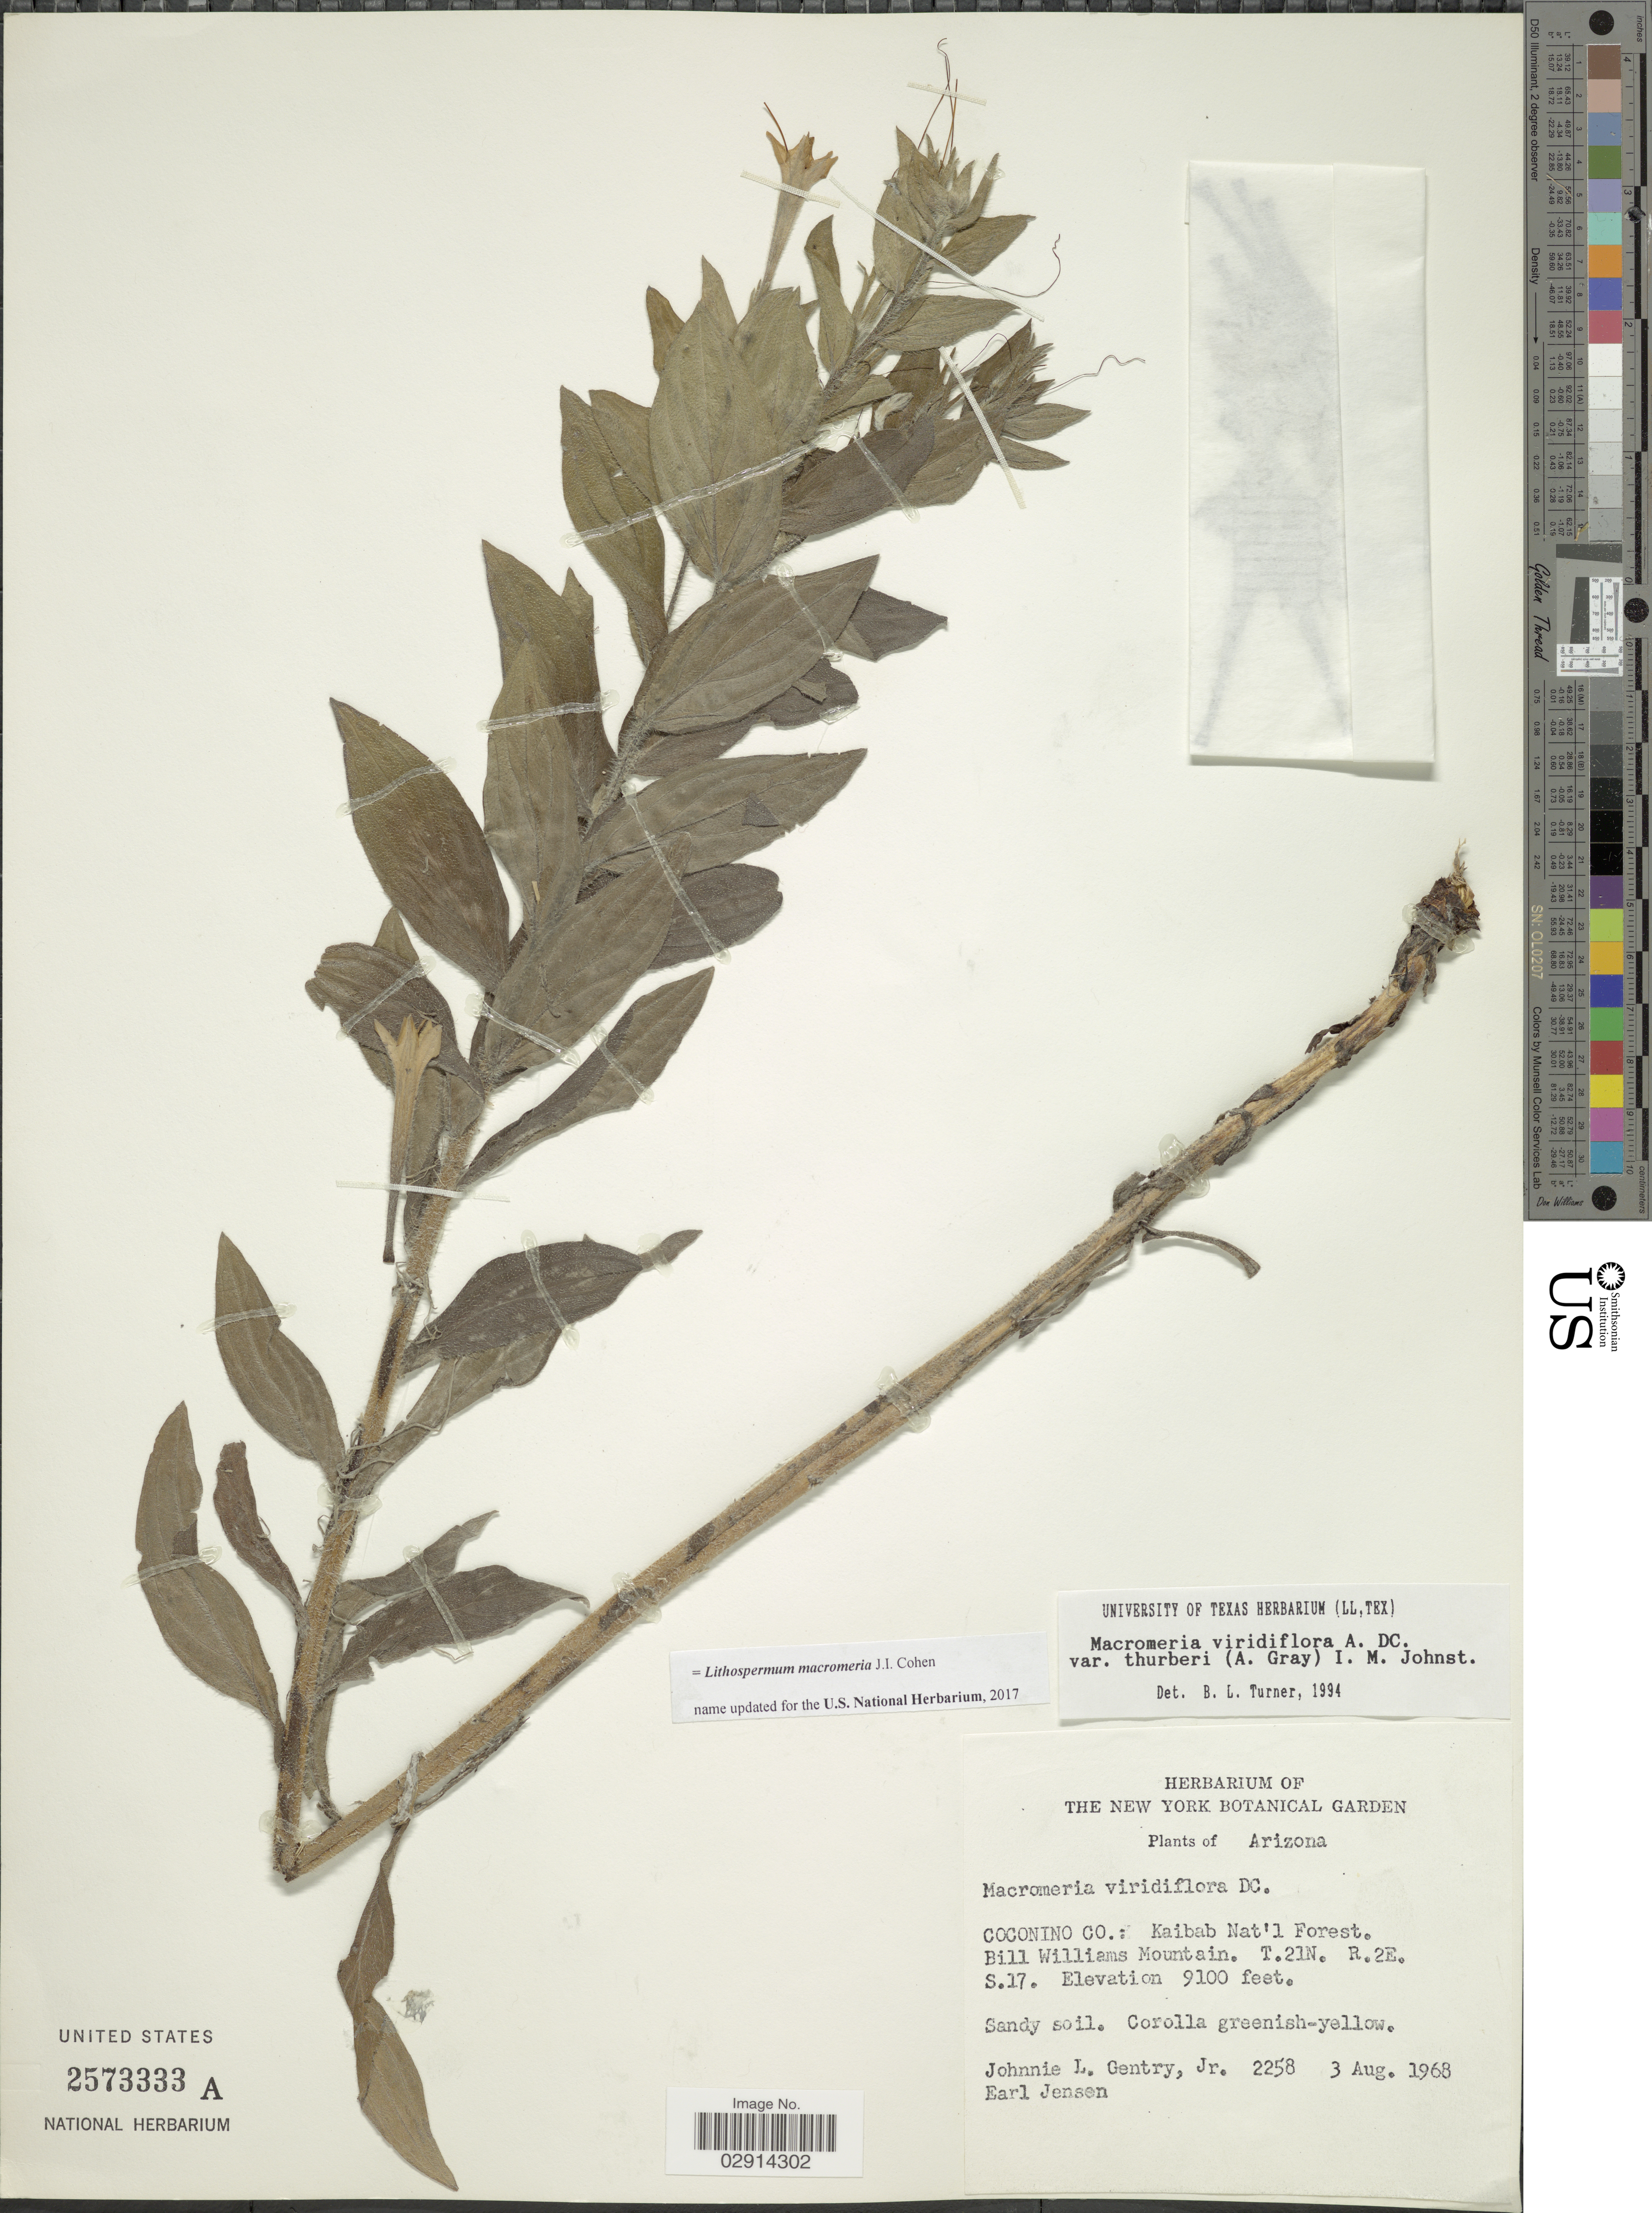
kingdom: Plantae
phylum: Tracheophyta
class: Magnoliopsida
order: Boraginales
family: Boraginaceae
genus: Lithospermum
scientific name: Lithospermum macromeria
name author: Cohen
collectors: J. L. Gentry & E. Jensen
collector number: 2258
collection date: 1968-08-03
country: United States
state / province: Arizona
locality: Coconino Co.: Kaibab Nat'l Forest. Bill Williams Mountain. T21N R2E S17.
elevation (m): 2774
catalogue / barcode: US 2573333A